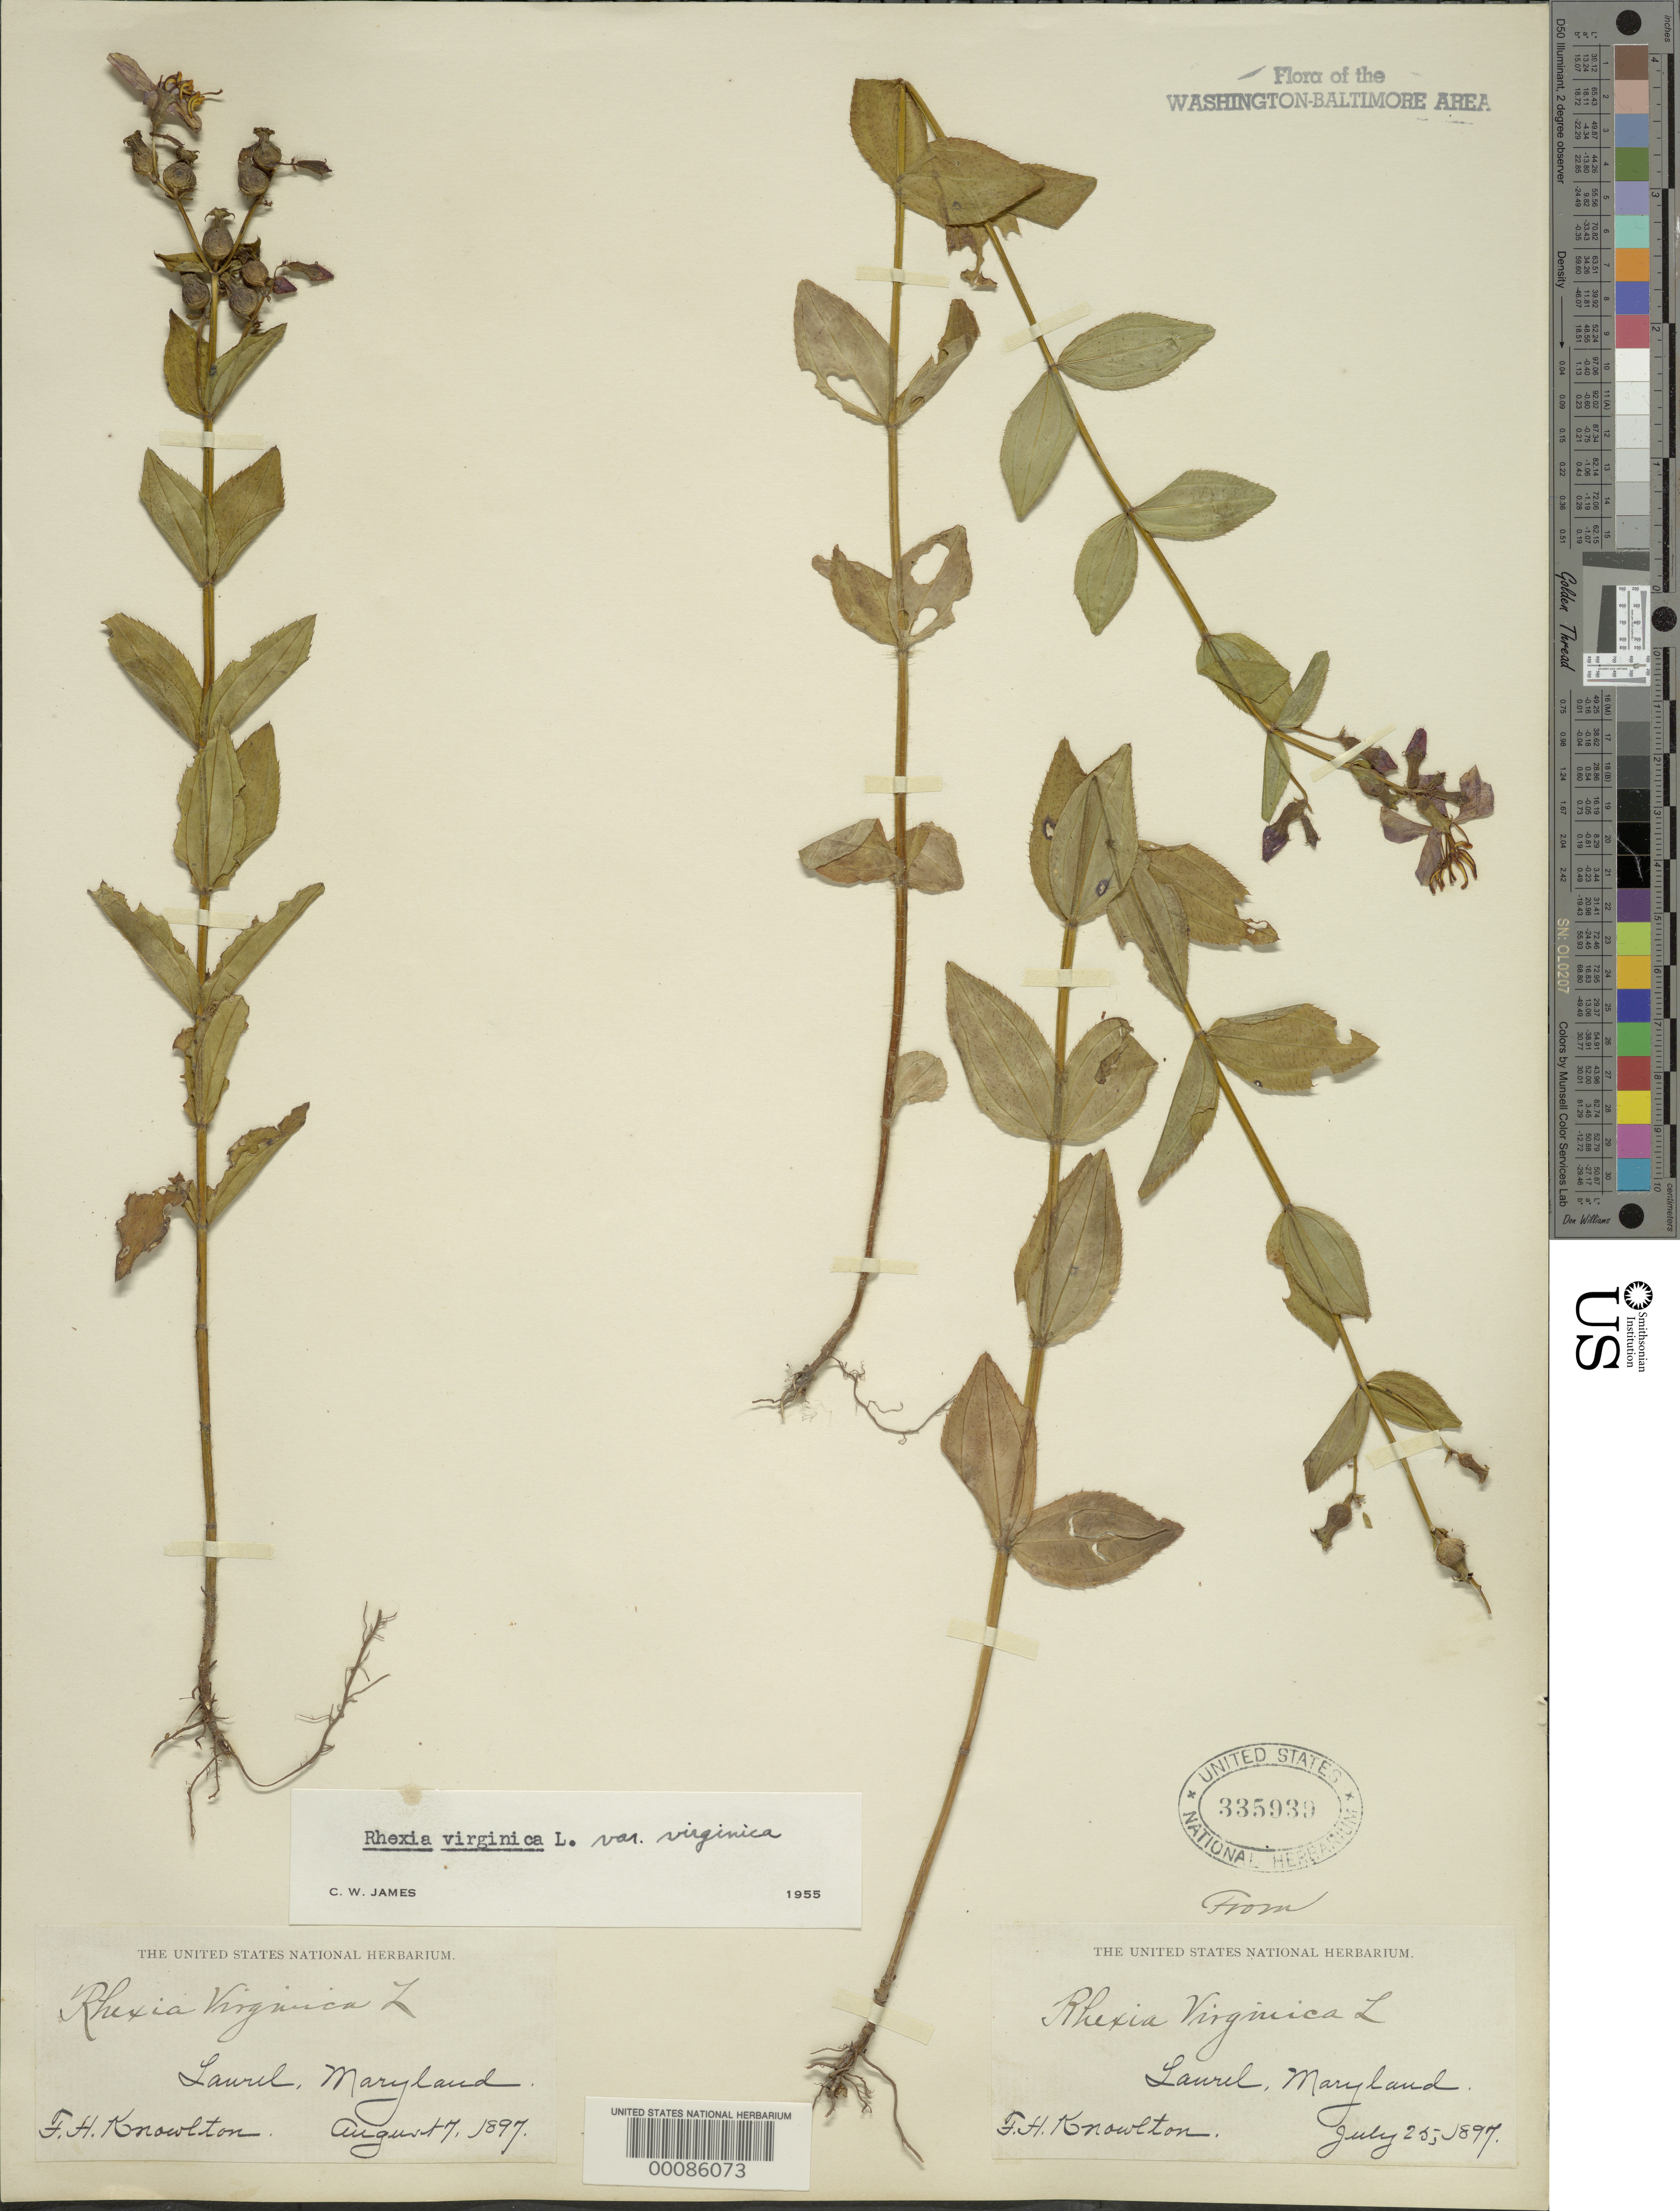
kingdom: Plantae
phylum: Tracheophyta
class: Magnoliopsida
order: Myrtales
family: Melastomataceae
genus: Rhexia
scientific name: Rhexia virginica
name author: L.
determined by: James, C. W.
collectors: T. H. Knowlton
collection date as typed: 25 Jul 1897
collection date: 1897-07-25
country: United States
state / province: Maryland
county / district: Prince George's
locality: Laurel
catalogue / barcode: US 335939